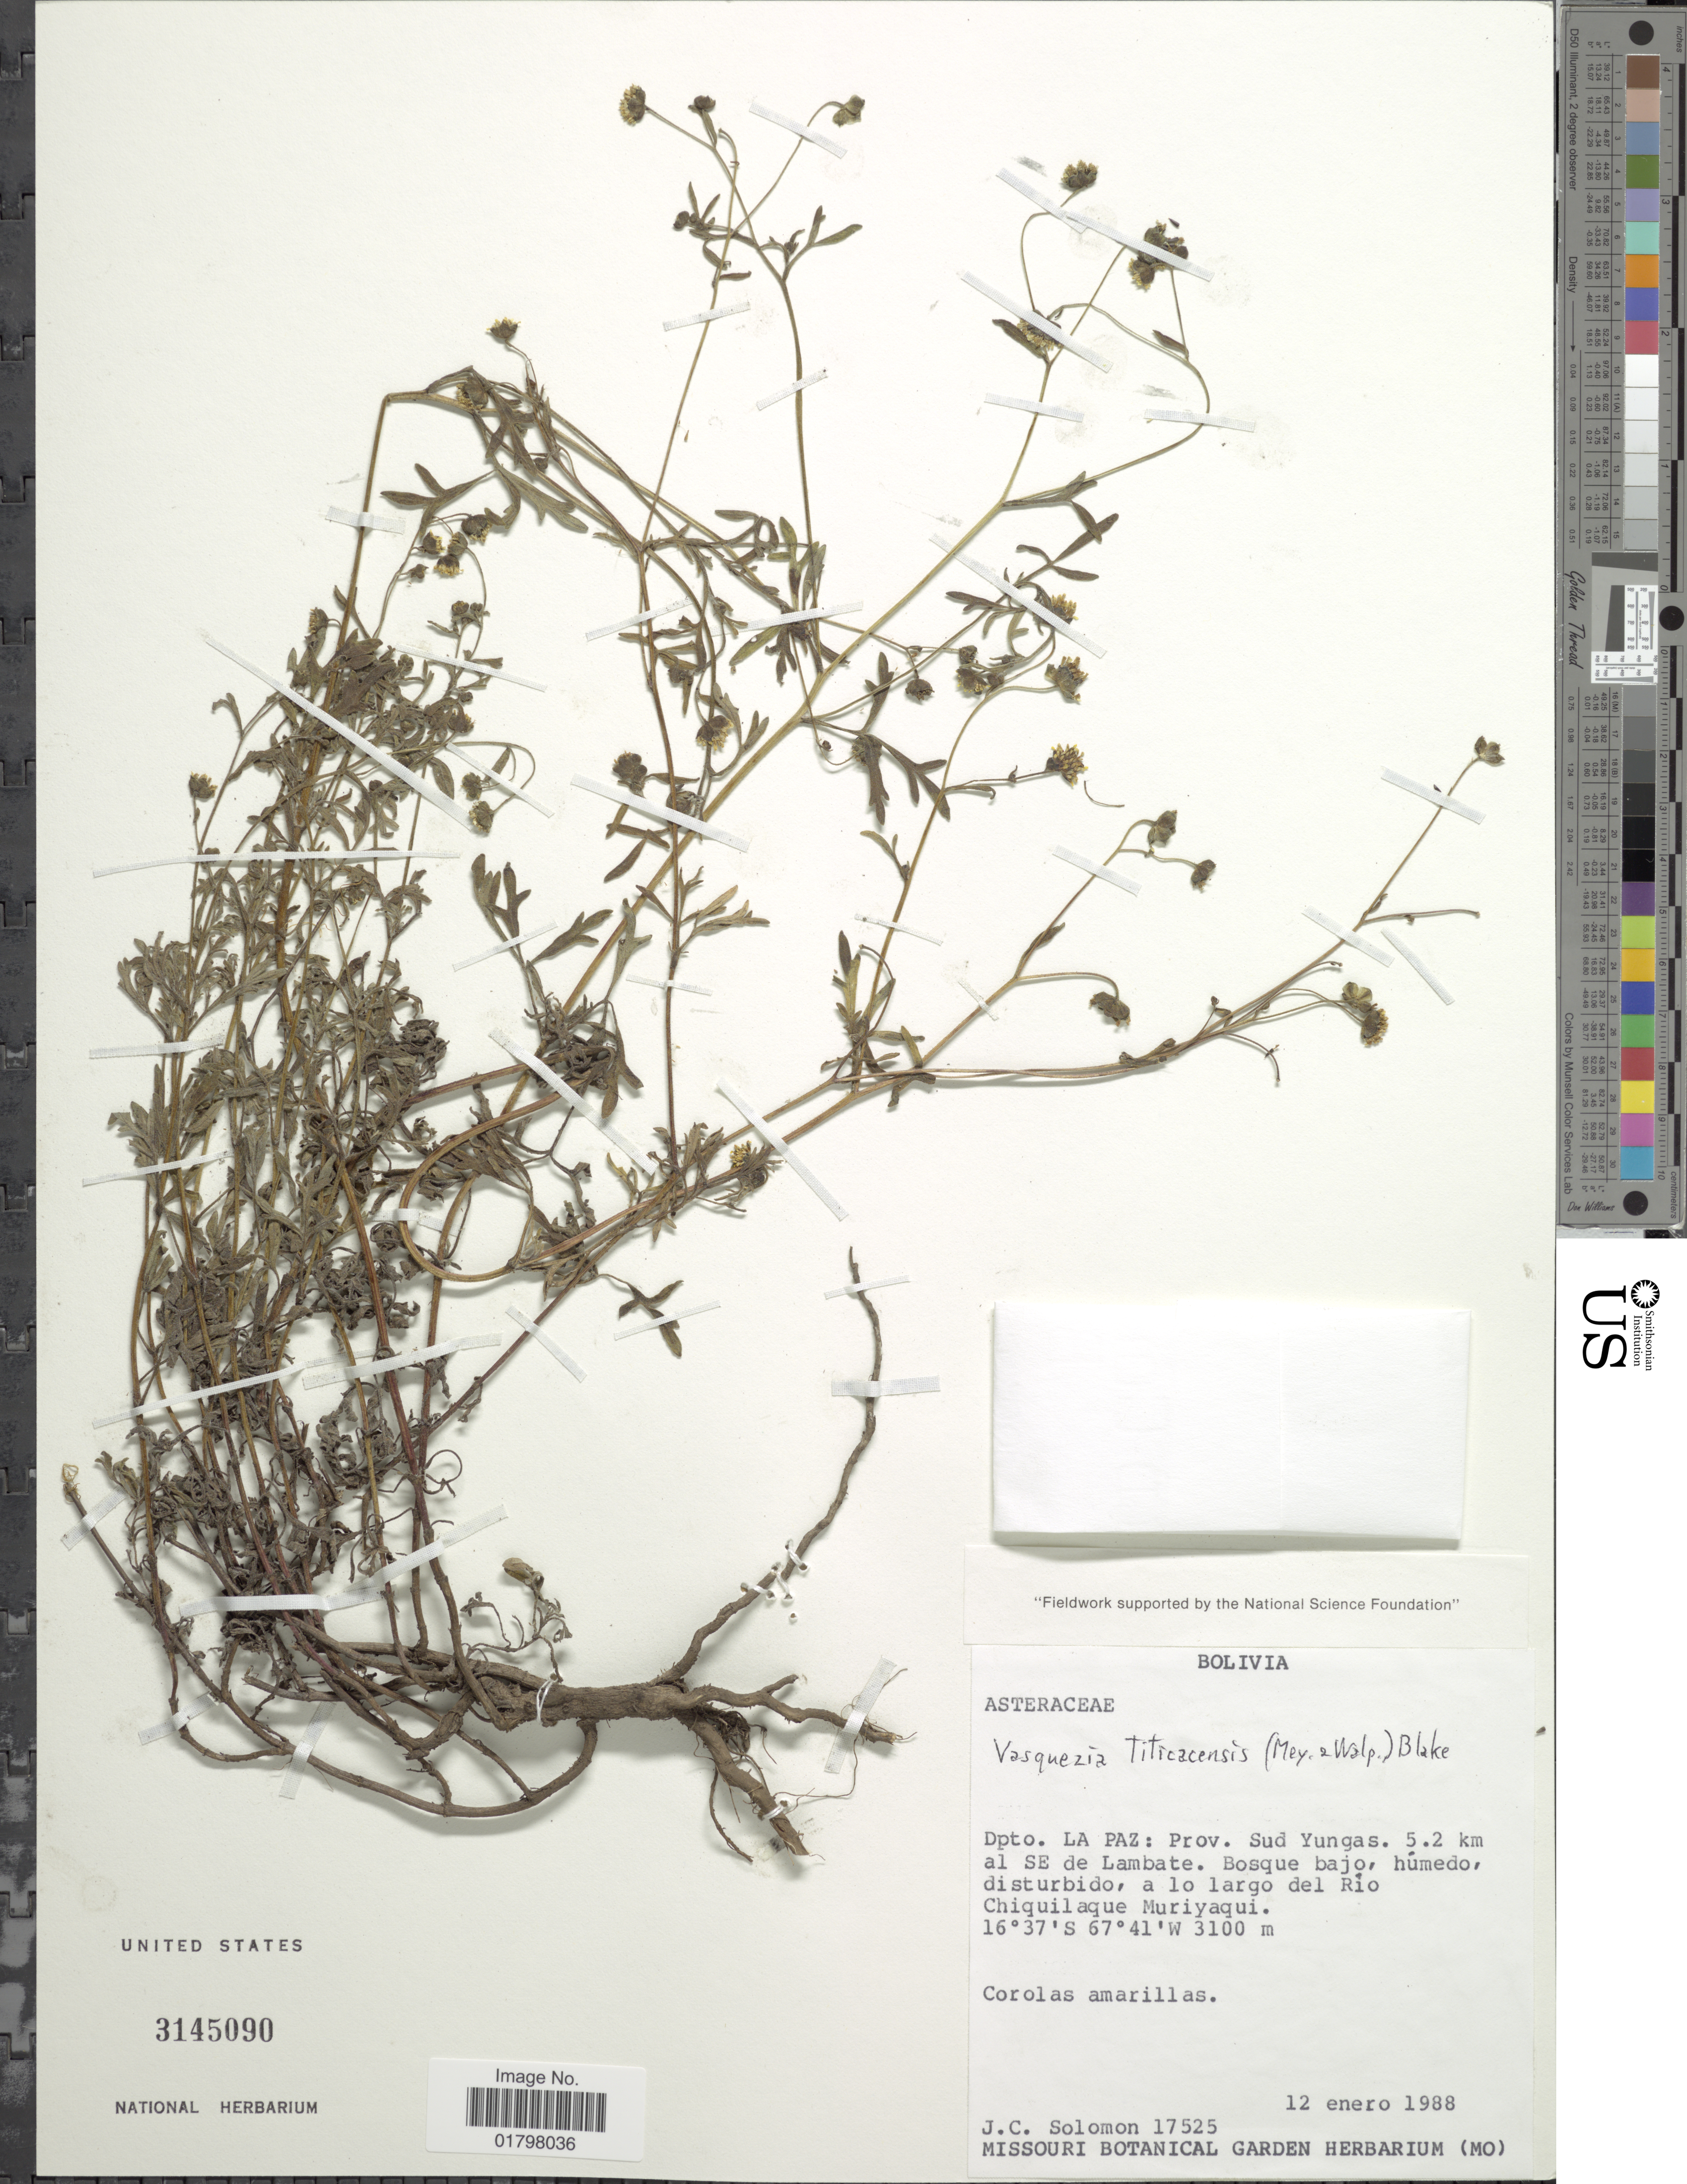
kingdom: Plantae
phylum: Tracheophyta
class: Magnoliopsida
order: Asterales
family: Asteraceae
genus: Vasquesia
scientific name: Vasquesia titicacensis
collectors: J. C. Solomon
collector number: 17525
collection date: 1988-01-12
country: Bolivia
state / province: La Paz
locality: Dpto. La Paz: Prov. Sud Yungas. 5.2 km al SE de Lambate. Bosque bajo, húmedo, disturbido, a lo largo del Río Chiquilaque Muriyaqui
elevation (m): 3100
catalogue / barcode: US 3145090